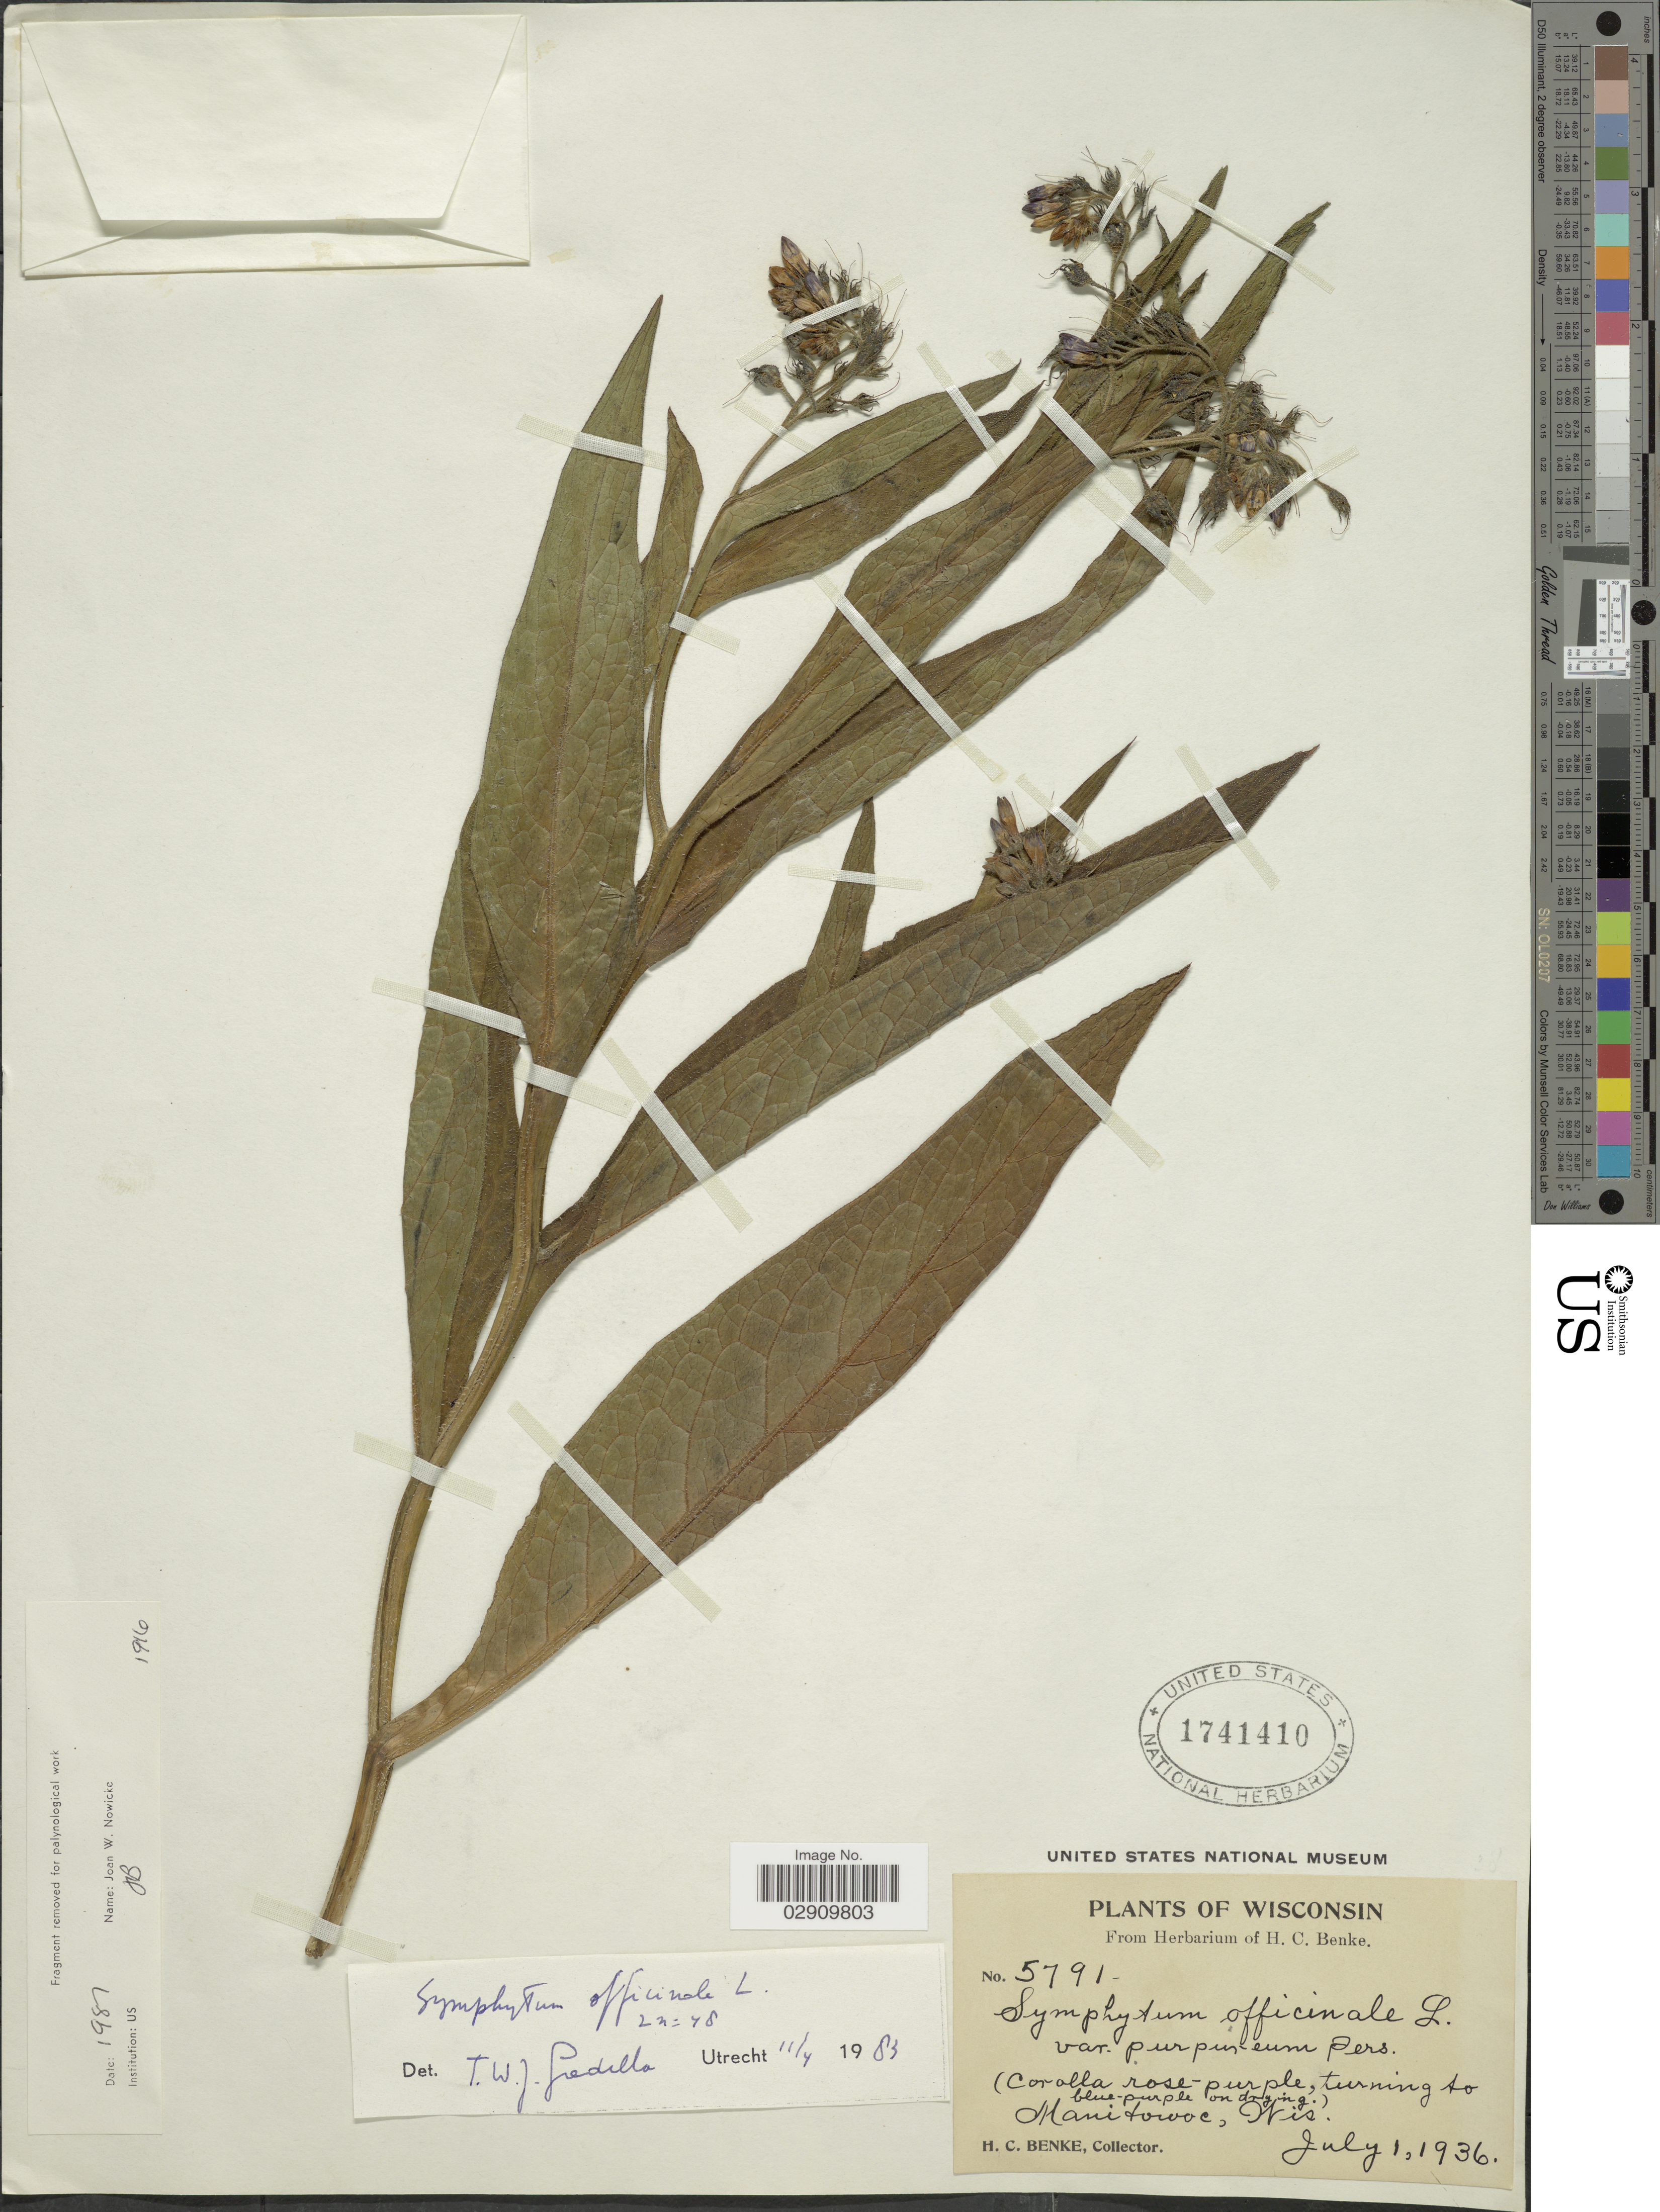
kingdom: Plantae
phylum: Tracheophyta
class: Magnoliopsida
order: Boraginales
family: Boraginaceae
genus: Symphytum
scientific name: Symphytum officinale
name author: L.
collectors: H. Benke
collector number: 5791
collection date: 1936-07-01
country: United States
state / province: Wisconsin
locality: Manitorvoc.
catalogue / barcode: US 1741410